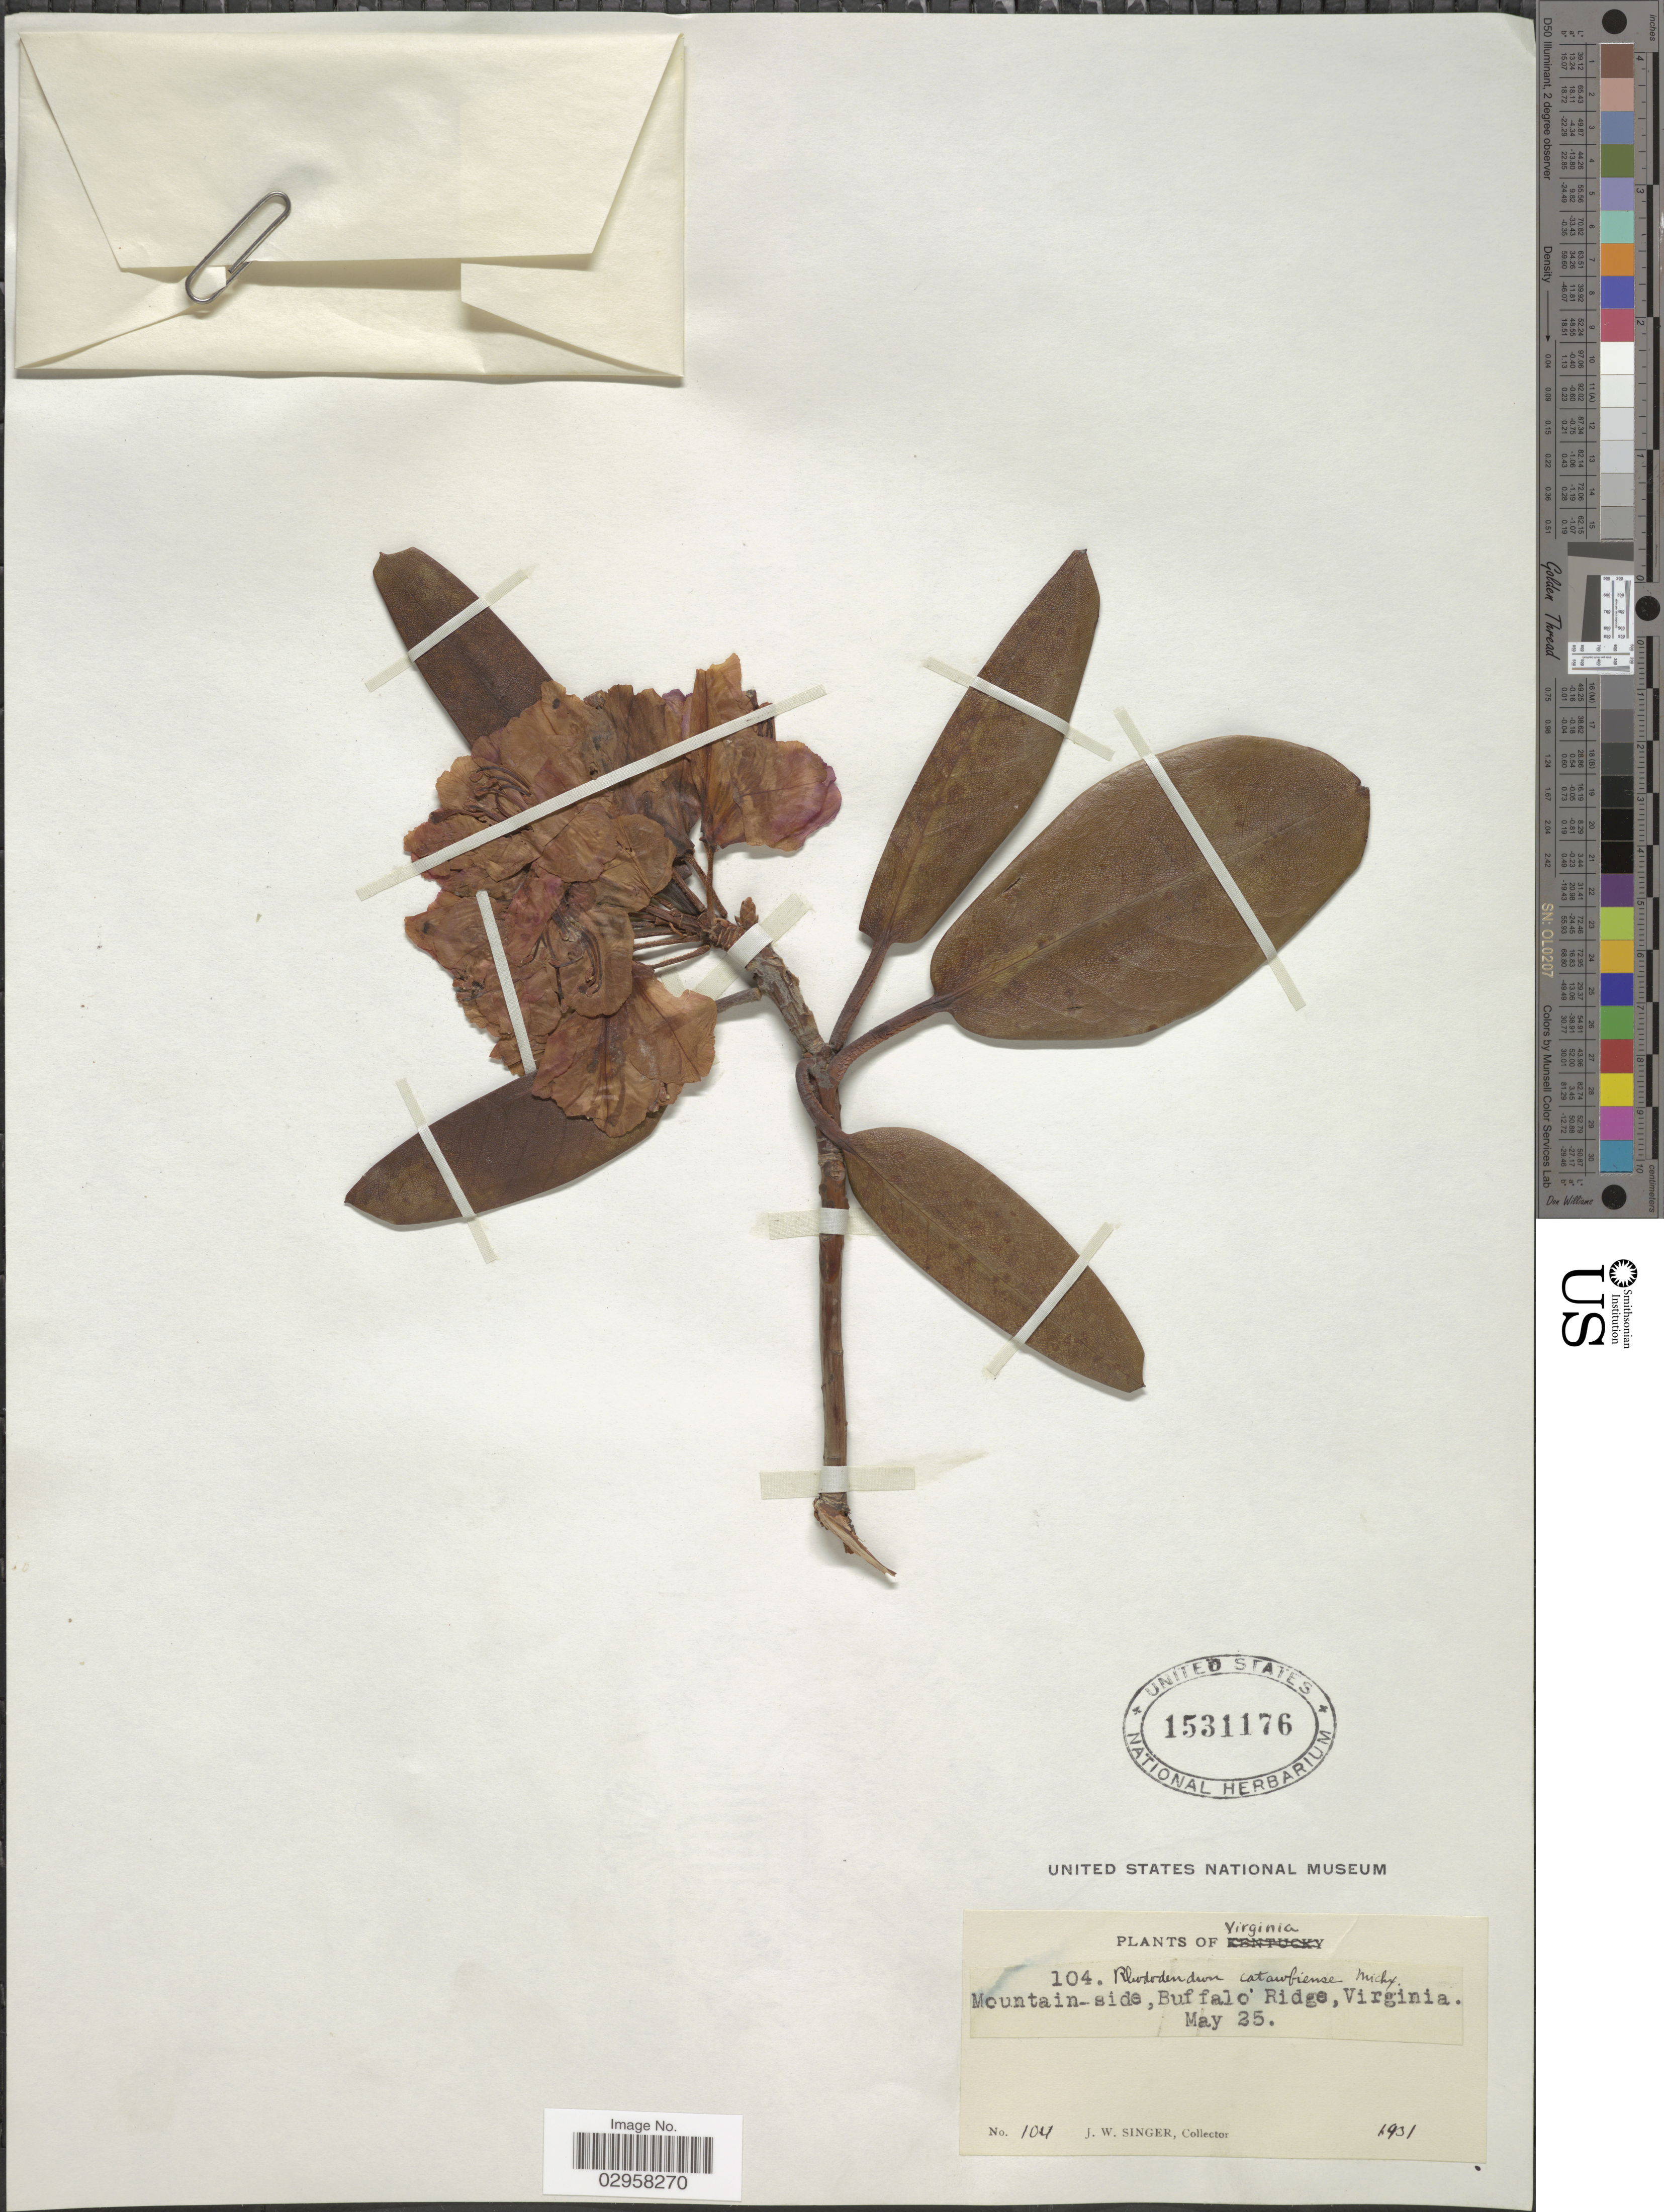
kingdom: Plantae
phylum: Tracheophyta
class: Magnoliopsida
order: Ericales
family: Ericaceae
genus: Rhododendron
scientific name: Rhododendron catawbiense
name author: Michx.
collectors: J. EW. Singer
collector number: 104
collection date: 1931-05-25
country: United States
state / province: Virginia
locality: Mountain-side, Buffalo' Ridge, Virginia.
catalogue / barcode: US 1531176